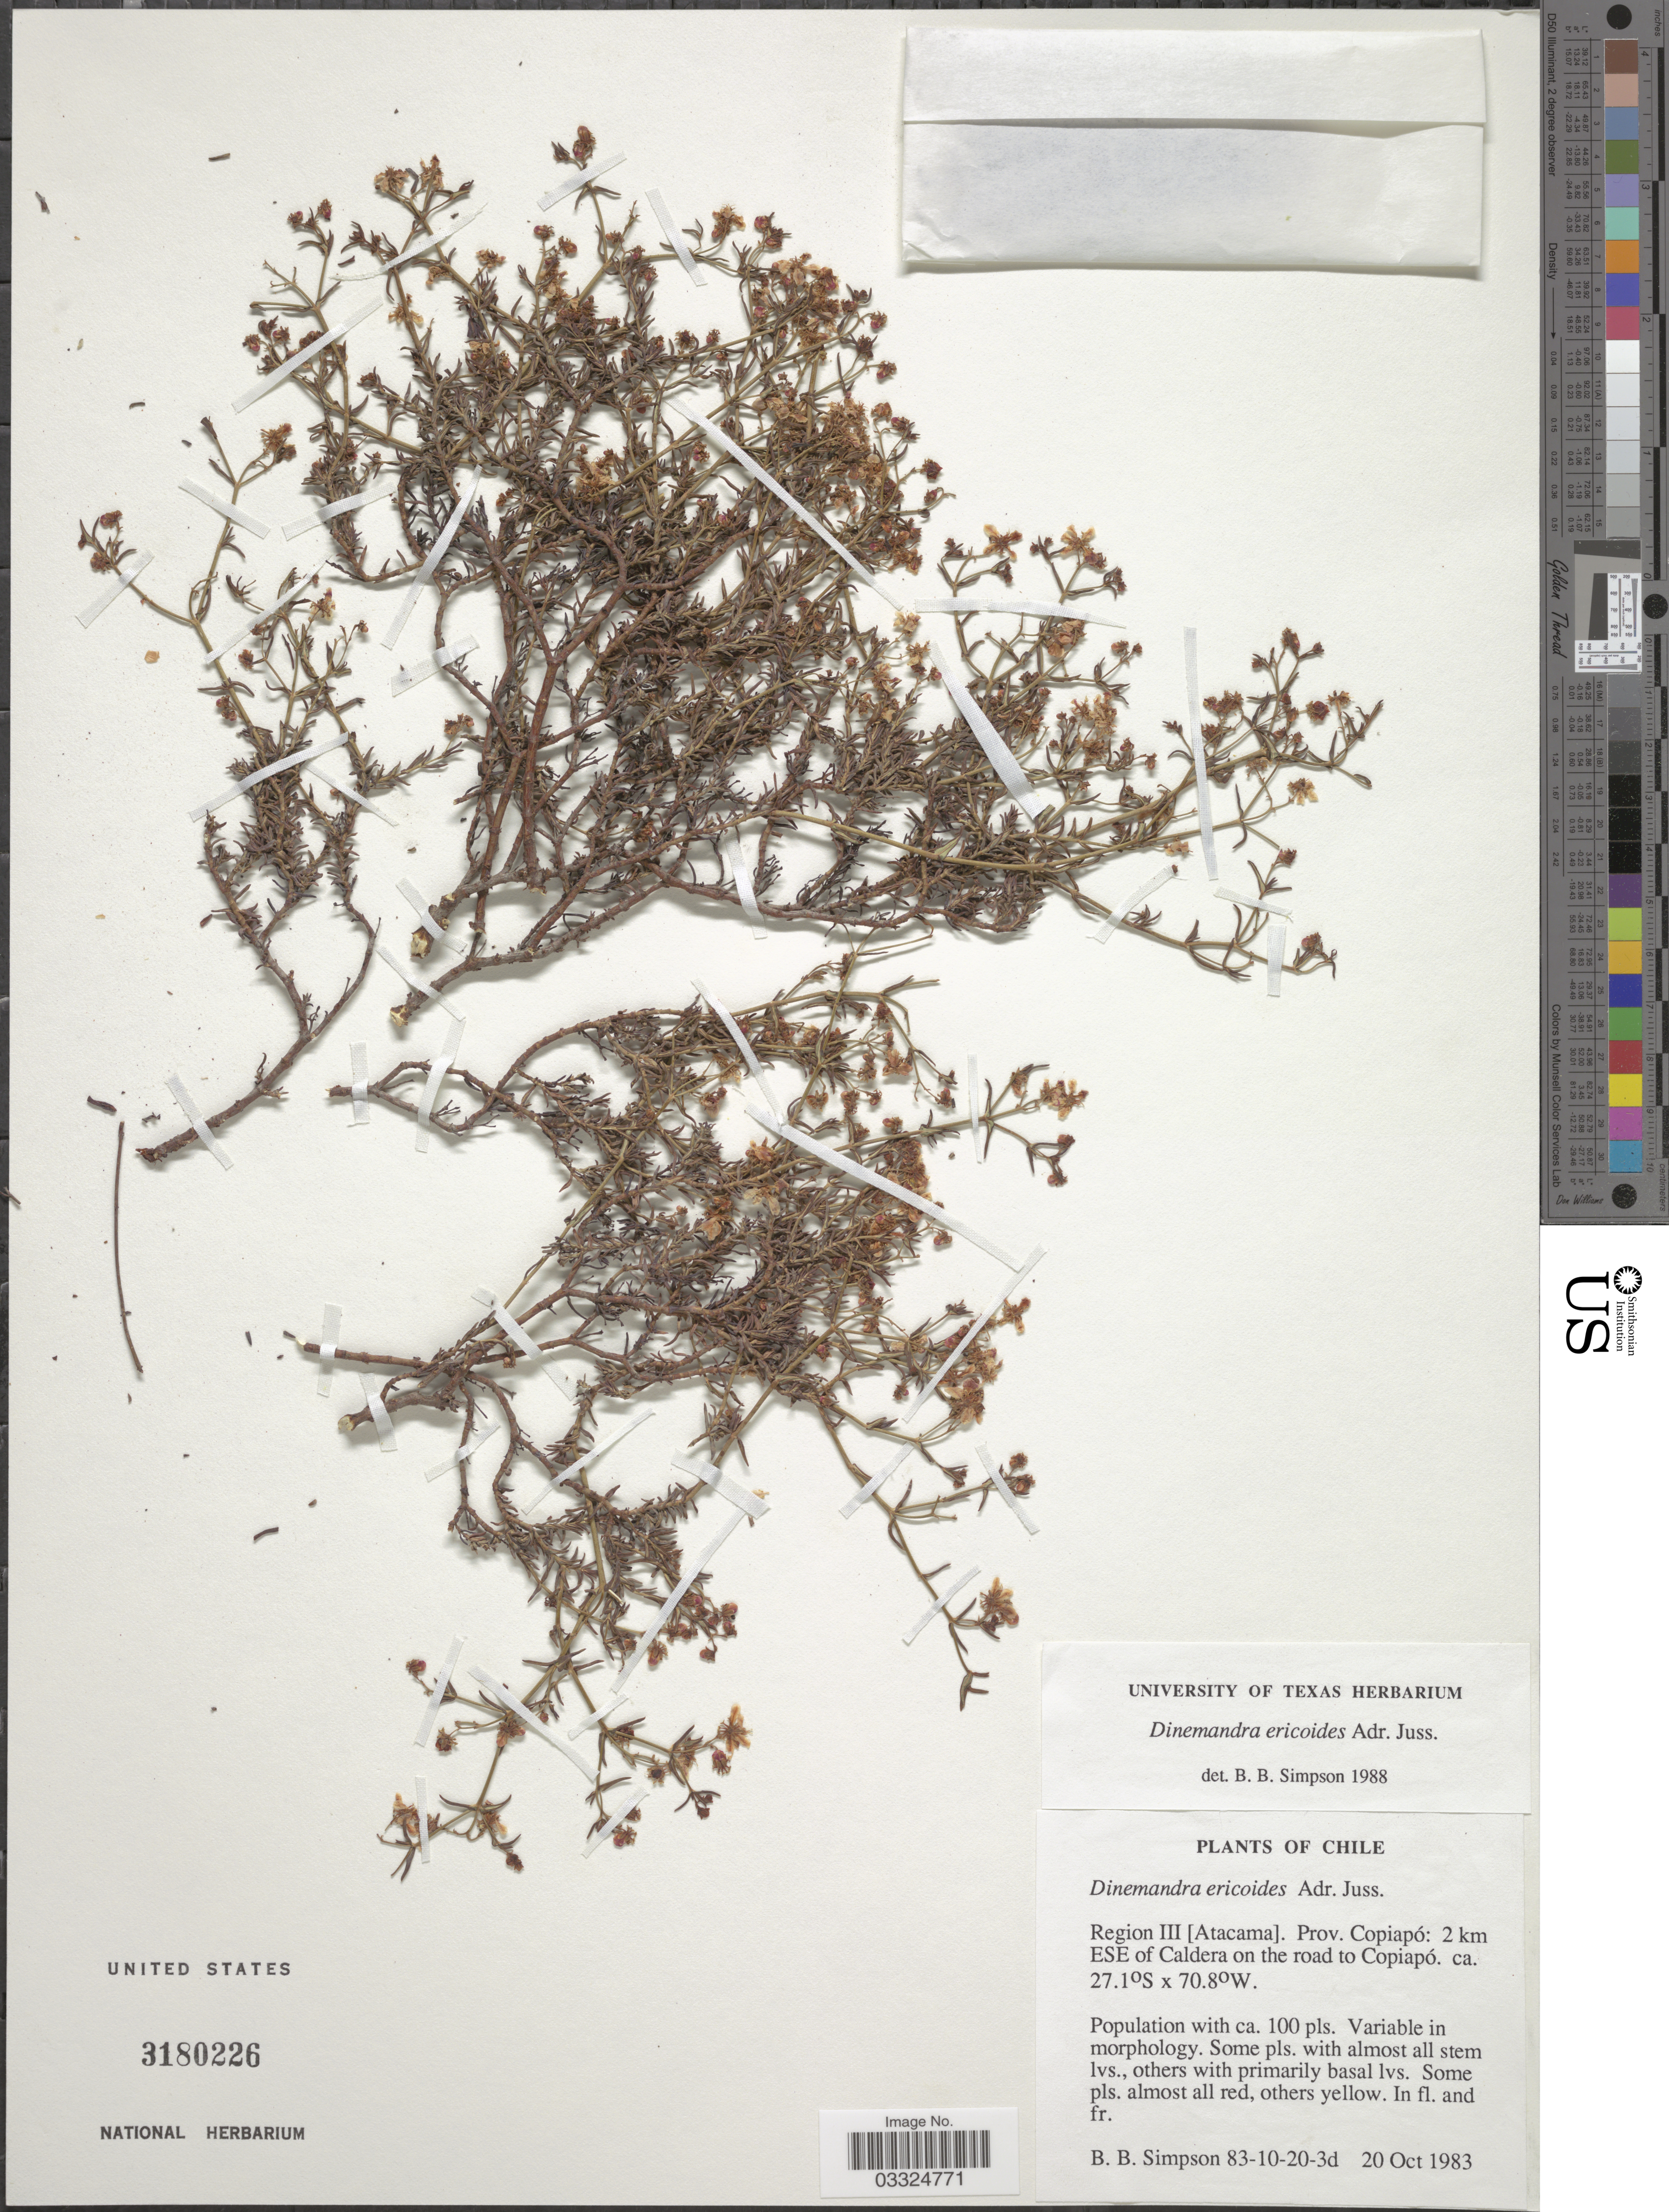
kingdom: Plantae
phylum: Tracheophyta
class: Magnoliopsida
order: Malpighiales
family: Malpighiaceae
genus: Dinemandra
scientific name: Dinemandra ericoides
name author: A. Juss.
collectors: B. Simpson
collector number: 83-10-20-3d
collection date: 1983-10-20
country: Chile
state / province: Atacama (III)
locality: Region III [Atacama]. Prov. Copiapó: 2 km ESE of Caldera on the road to Copiapó.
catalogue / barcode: US 3180226